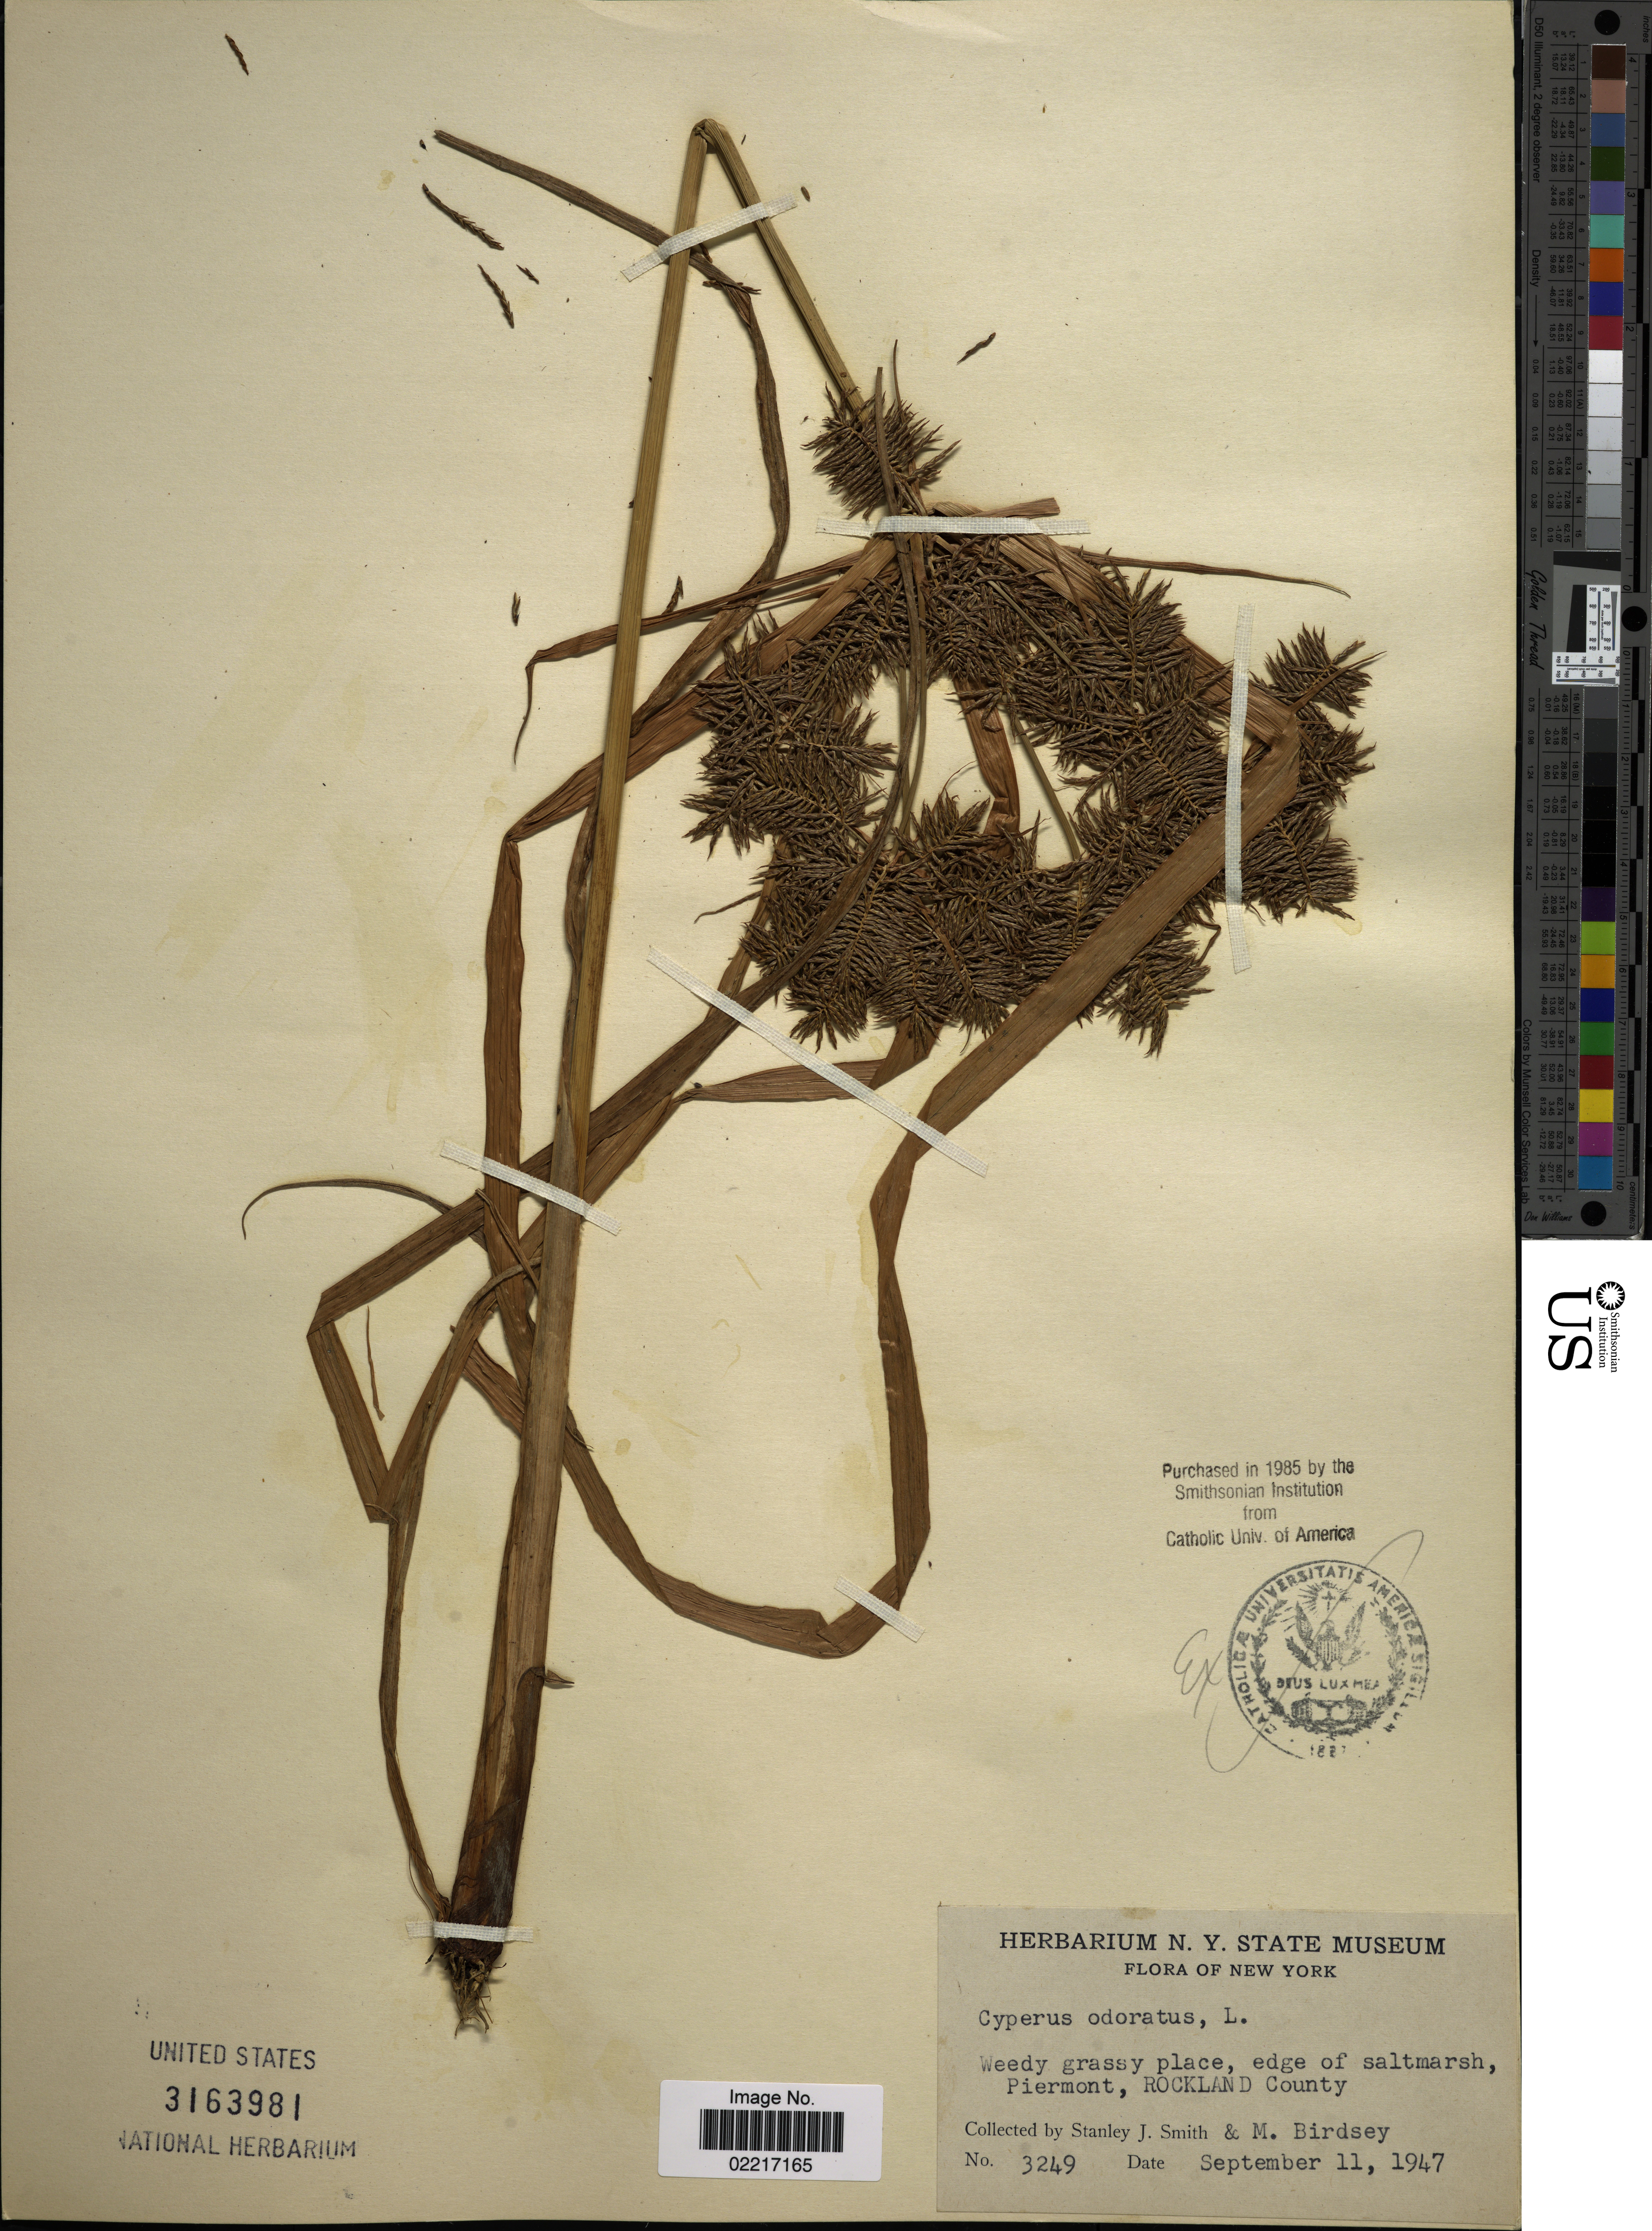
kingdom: Plantae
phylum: Tracheophyta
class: Liliopsida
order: Poales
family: Cyperaceae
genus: Cyperus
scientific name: Cyperus odoratus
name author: L.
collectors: S. Smith & M. Birdsey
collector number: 3249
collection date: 1947-09-11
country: United States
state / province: New York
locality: Piermont, Rockland County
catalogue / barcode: US 316398